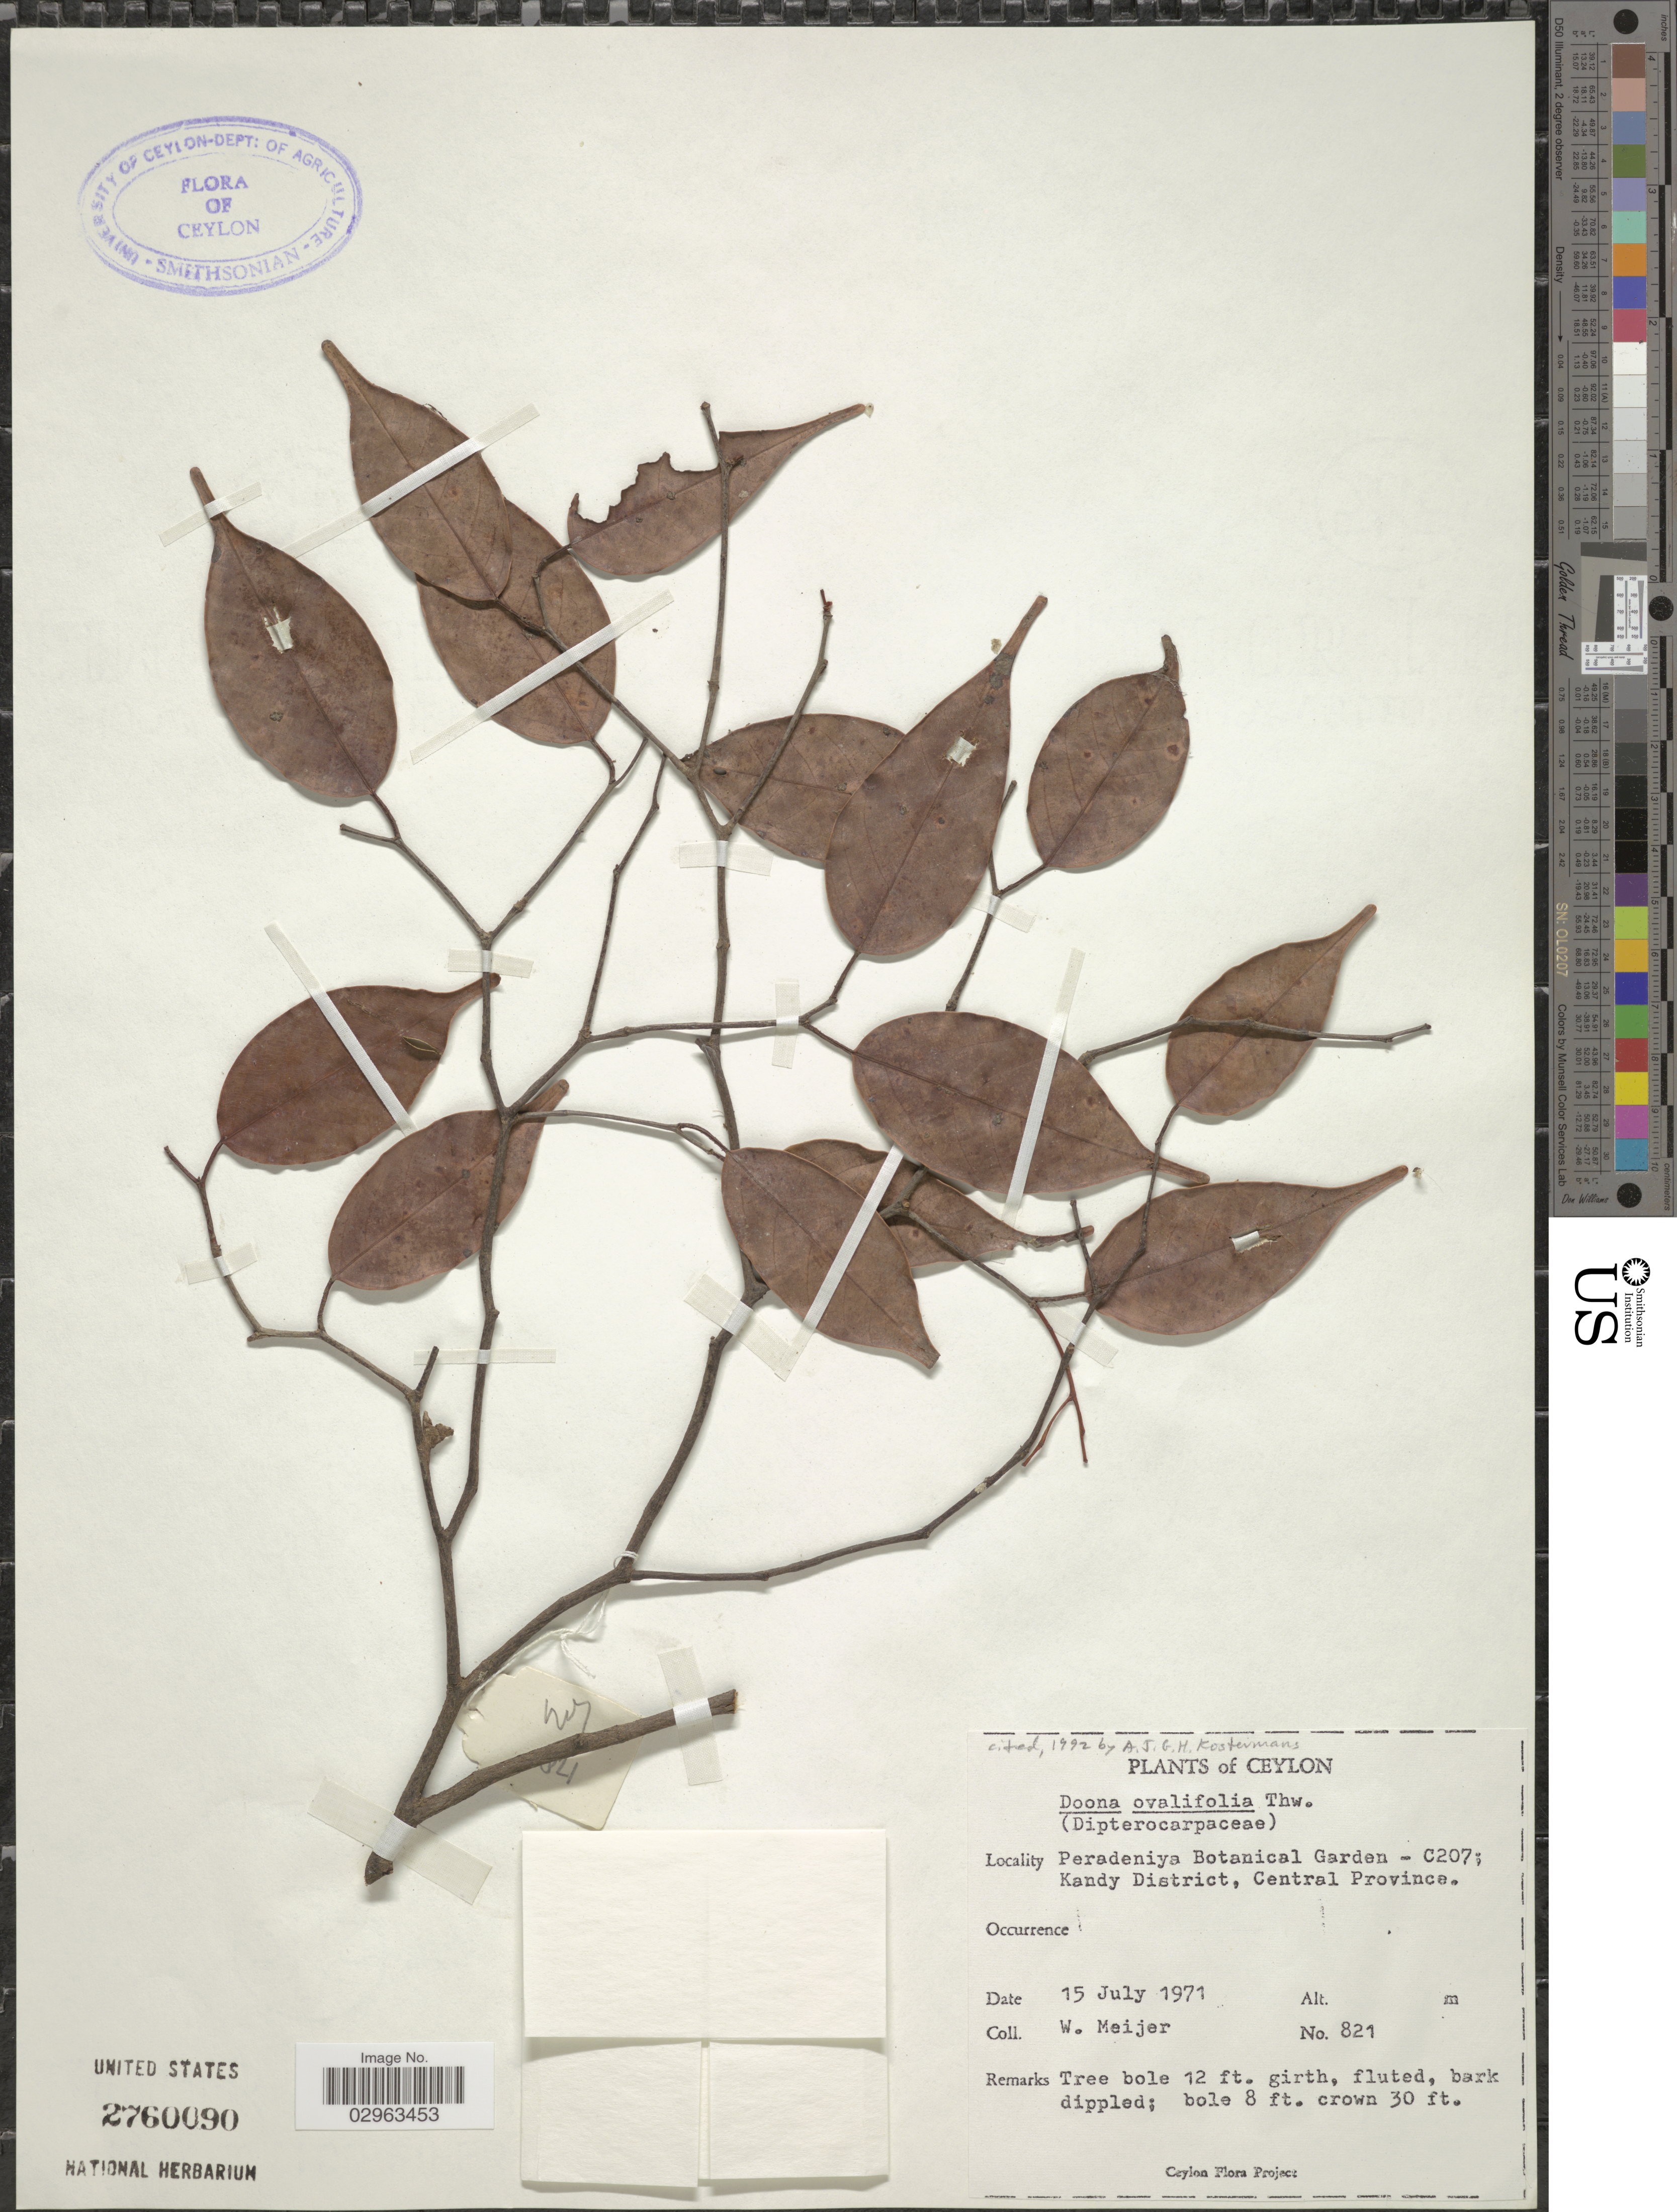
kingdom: Plantae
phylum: Tracheophyta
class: Magnoliopsida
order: Malvales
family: Dipterocarpaceae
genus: Doona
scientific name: Doona ovalifolia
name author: Thwaites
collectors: W. Meijer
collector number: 821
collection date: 1971-07-15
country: Sri Lanka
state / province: Central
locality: Ceylon. Peradeniya Botanical Garden - C207; Kandy District.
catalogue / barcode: US 2760090